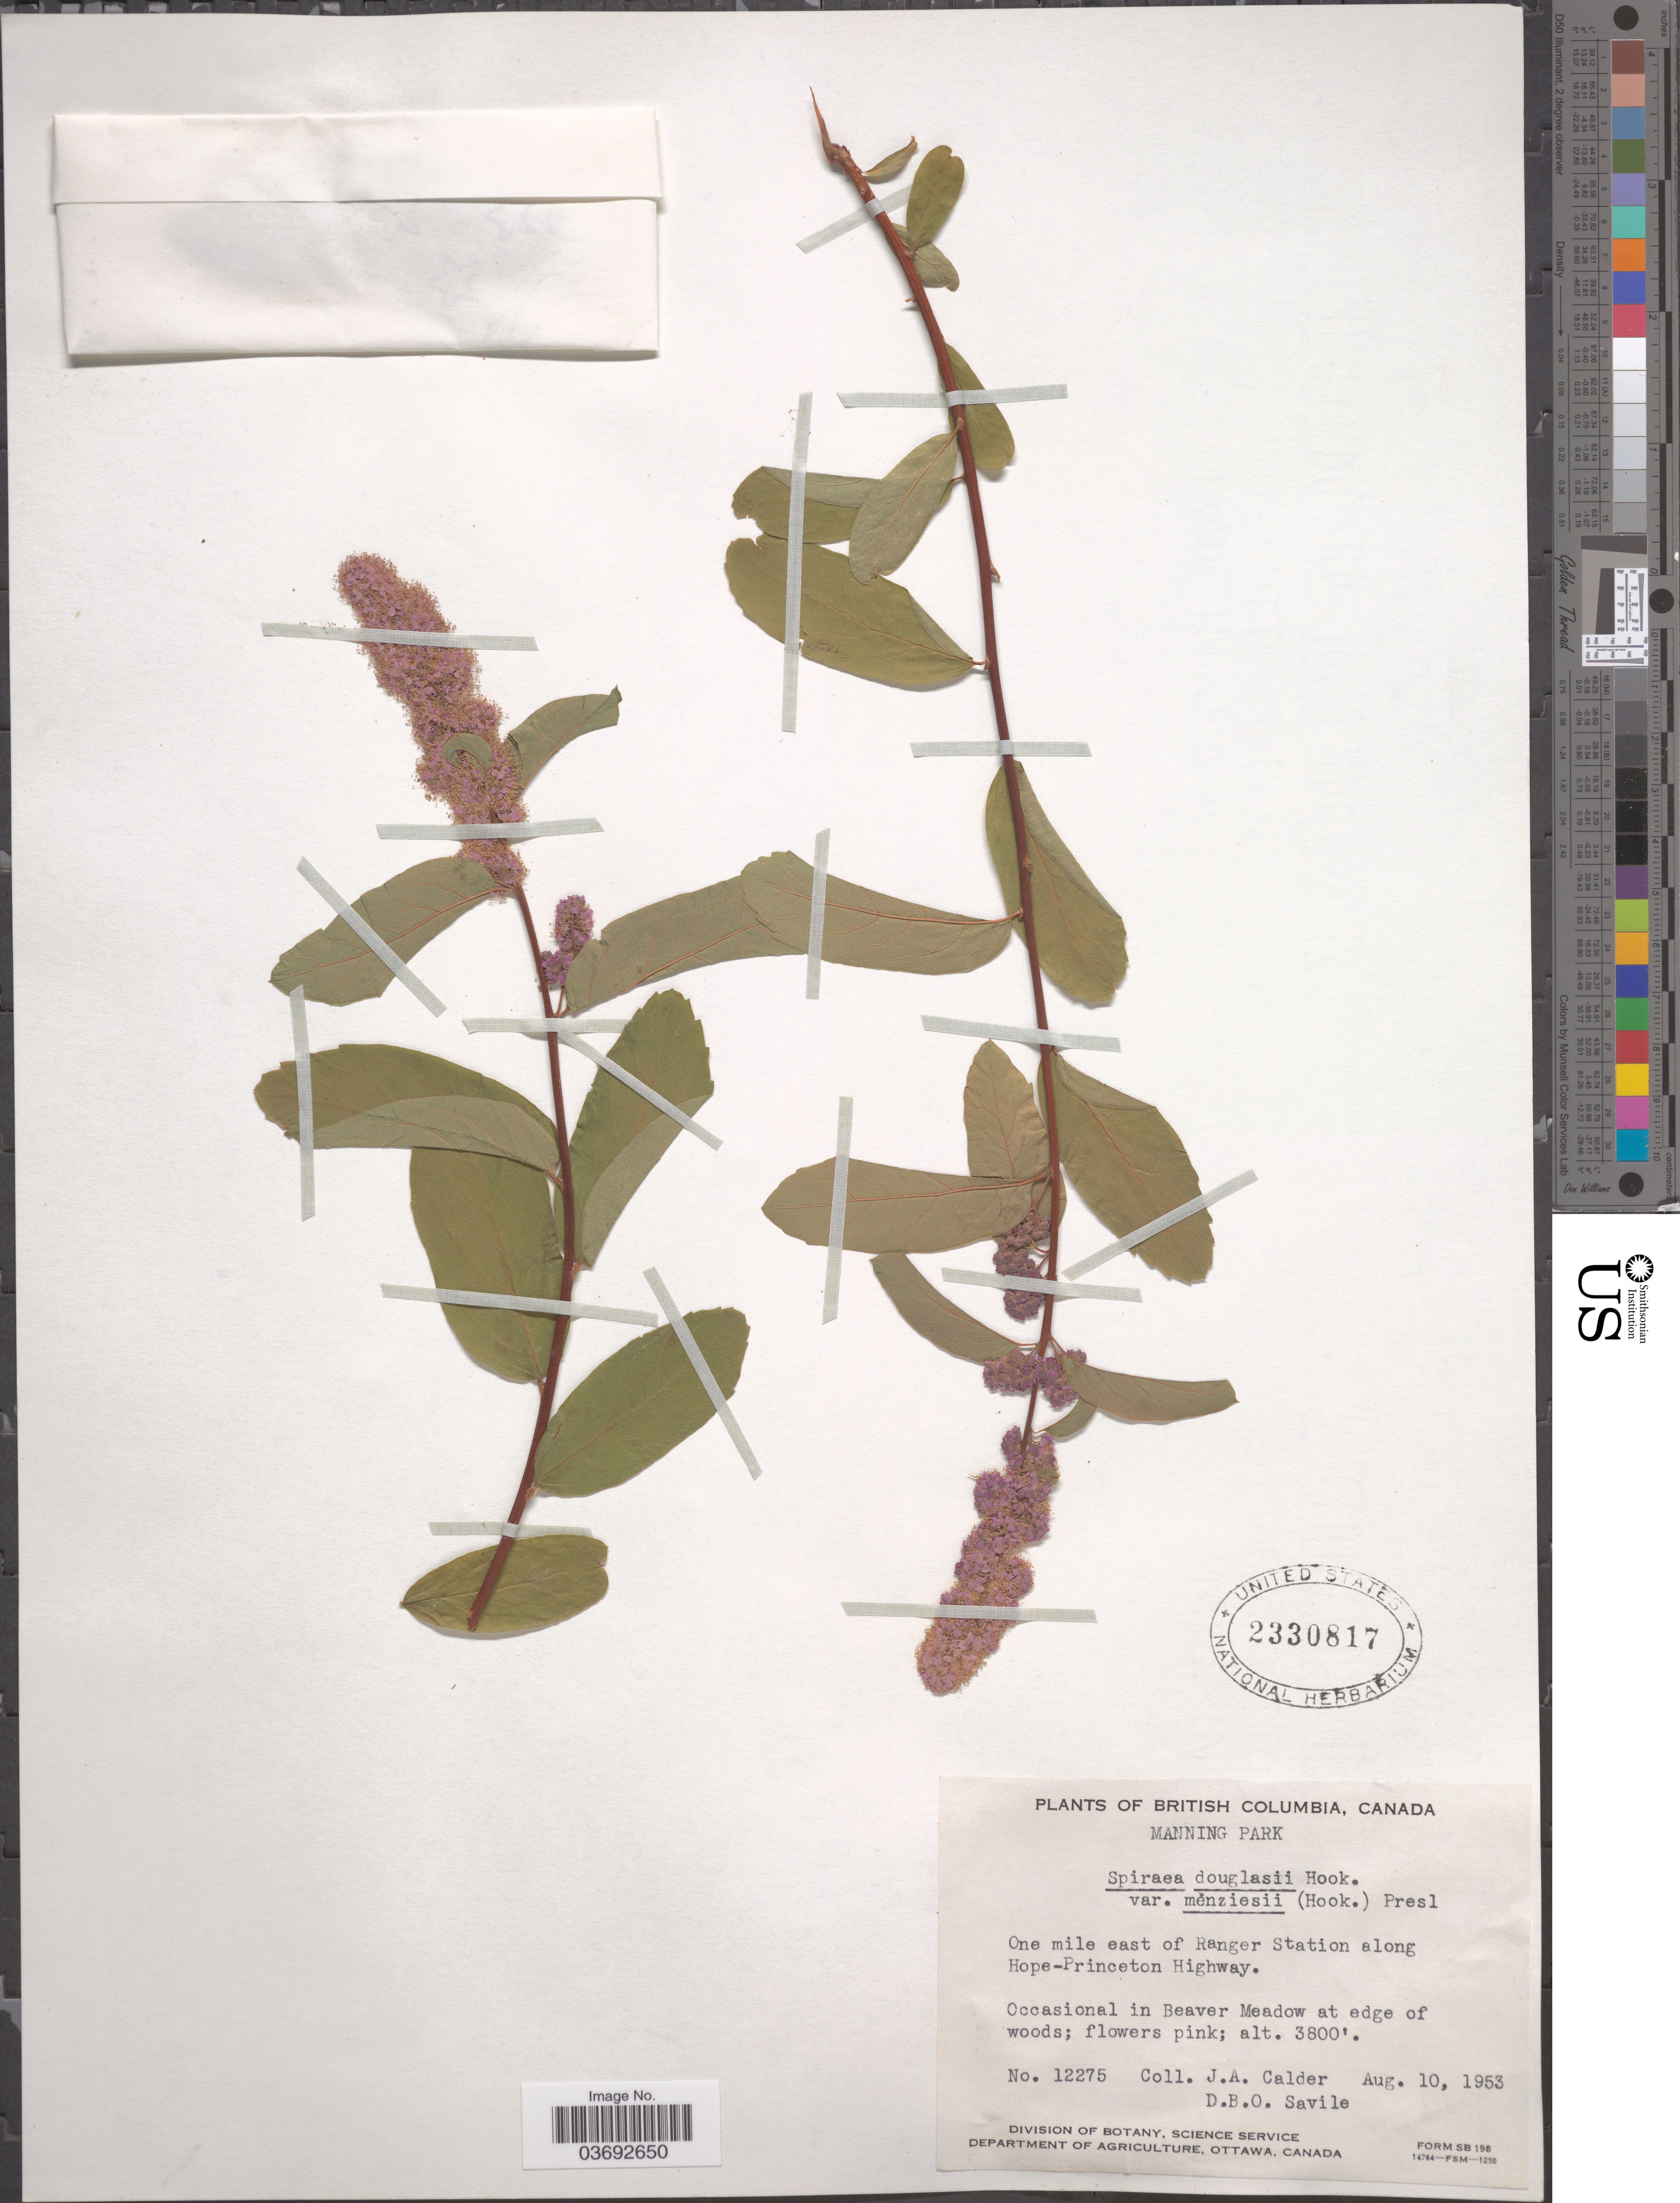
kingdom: Plantae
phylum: Tracheophyta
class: Magnoliopsida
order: Rosales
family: Rosaceae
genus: Spiraea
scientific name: Spiraea menziesii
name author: Hook.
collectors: J. A. Calder & D. Savile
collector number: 12275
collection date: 1953-08-10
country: Canada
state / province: British Columbia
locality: Manning Park. One mile east of Ranger Station along Hope-Princeton Highway. Beaver Meadow.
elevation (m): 1158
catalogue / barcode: US 2330817